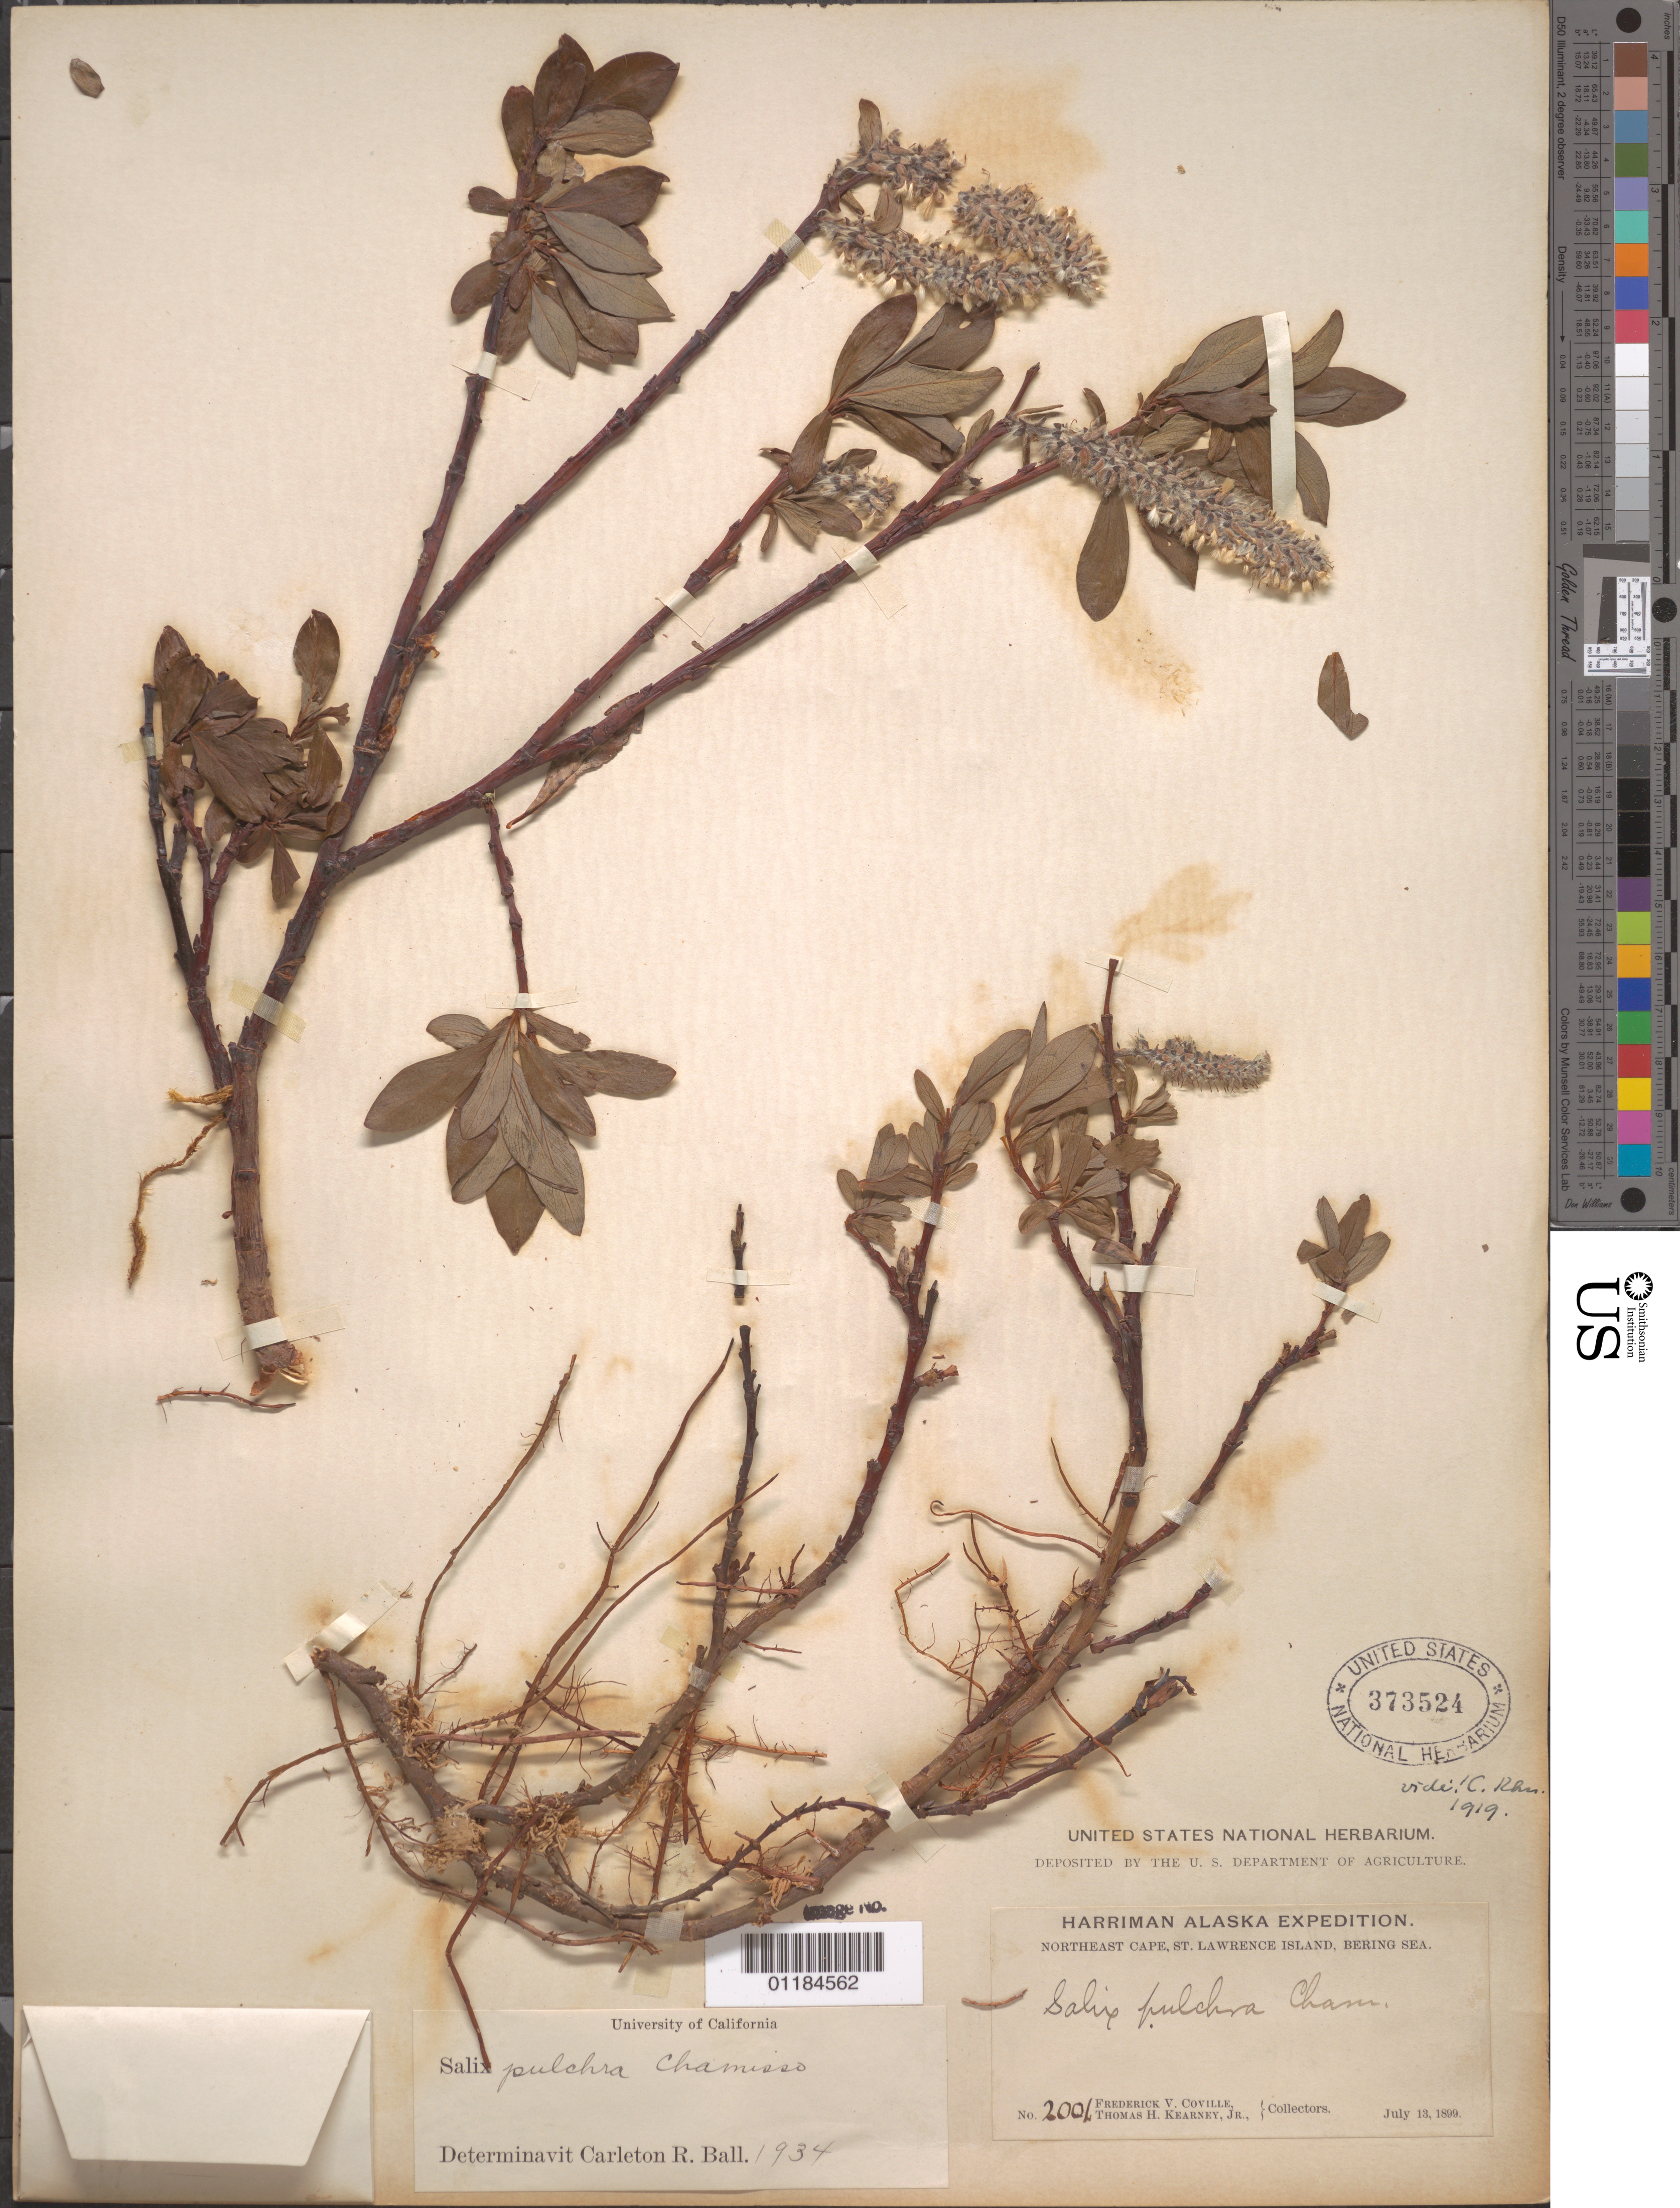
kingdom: Plantae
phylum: Tracheophyta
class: Magnoliopsida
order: Malpighiales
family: Salicaceae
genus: Salix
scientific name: Salix pulchra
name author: Cham.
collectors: F. V. Coville & T. H. Kearney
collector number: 2001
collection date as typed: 13 Jul 1899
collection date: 1899-07-13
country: United States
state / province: Alaska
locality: Northeast Cape, St. Lawrence Island, Bering Sea.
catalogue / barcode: US 373524